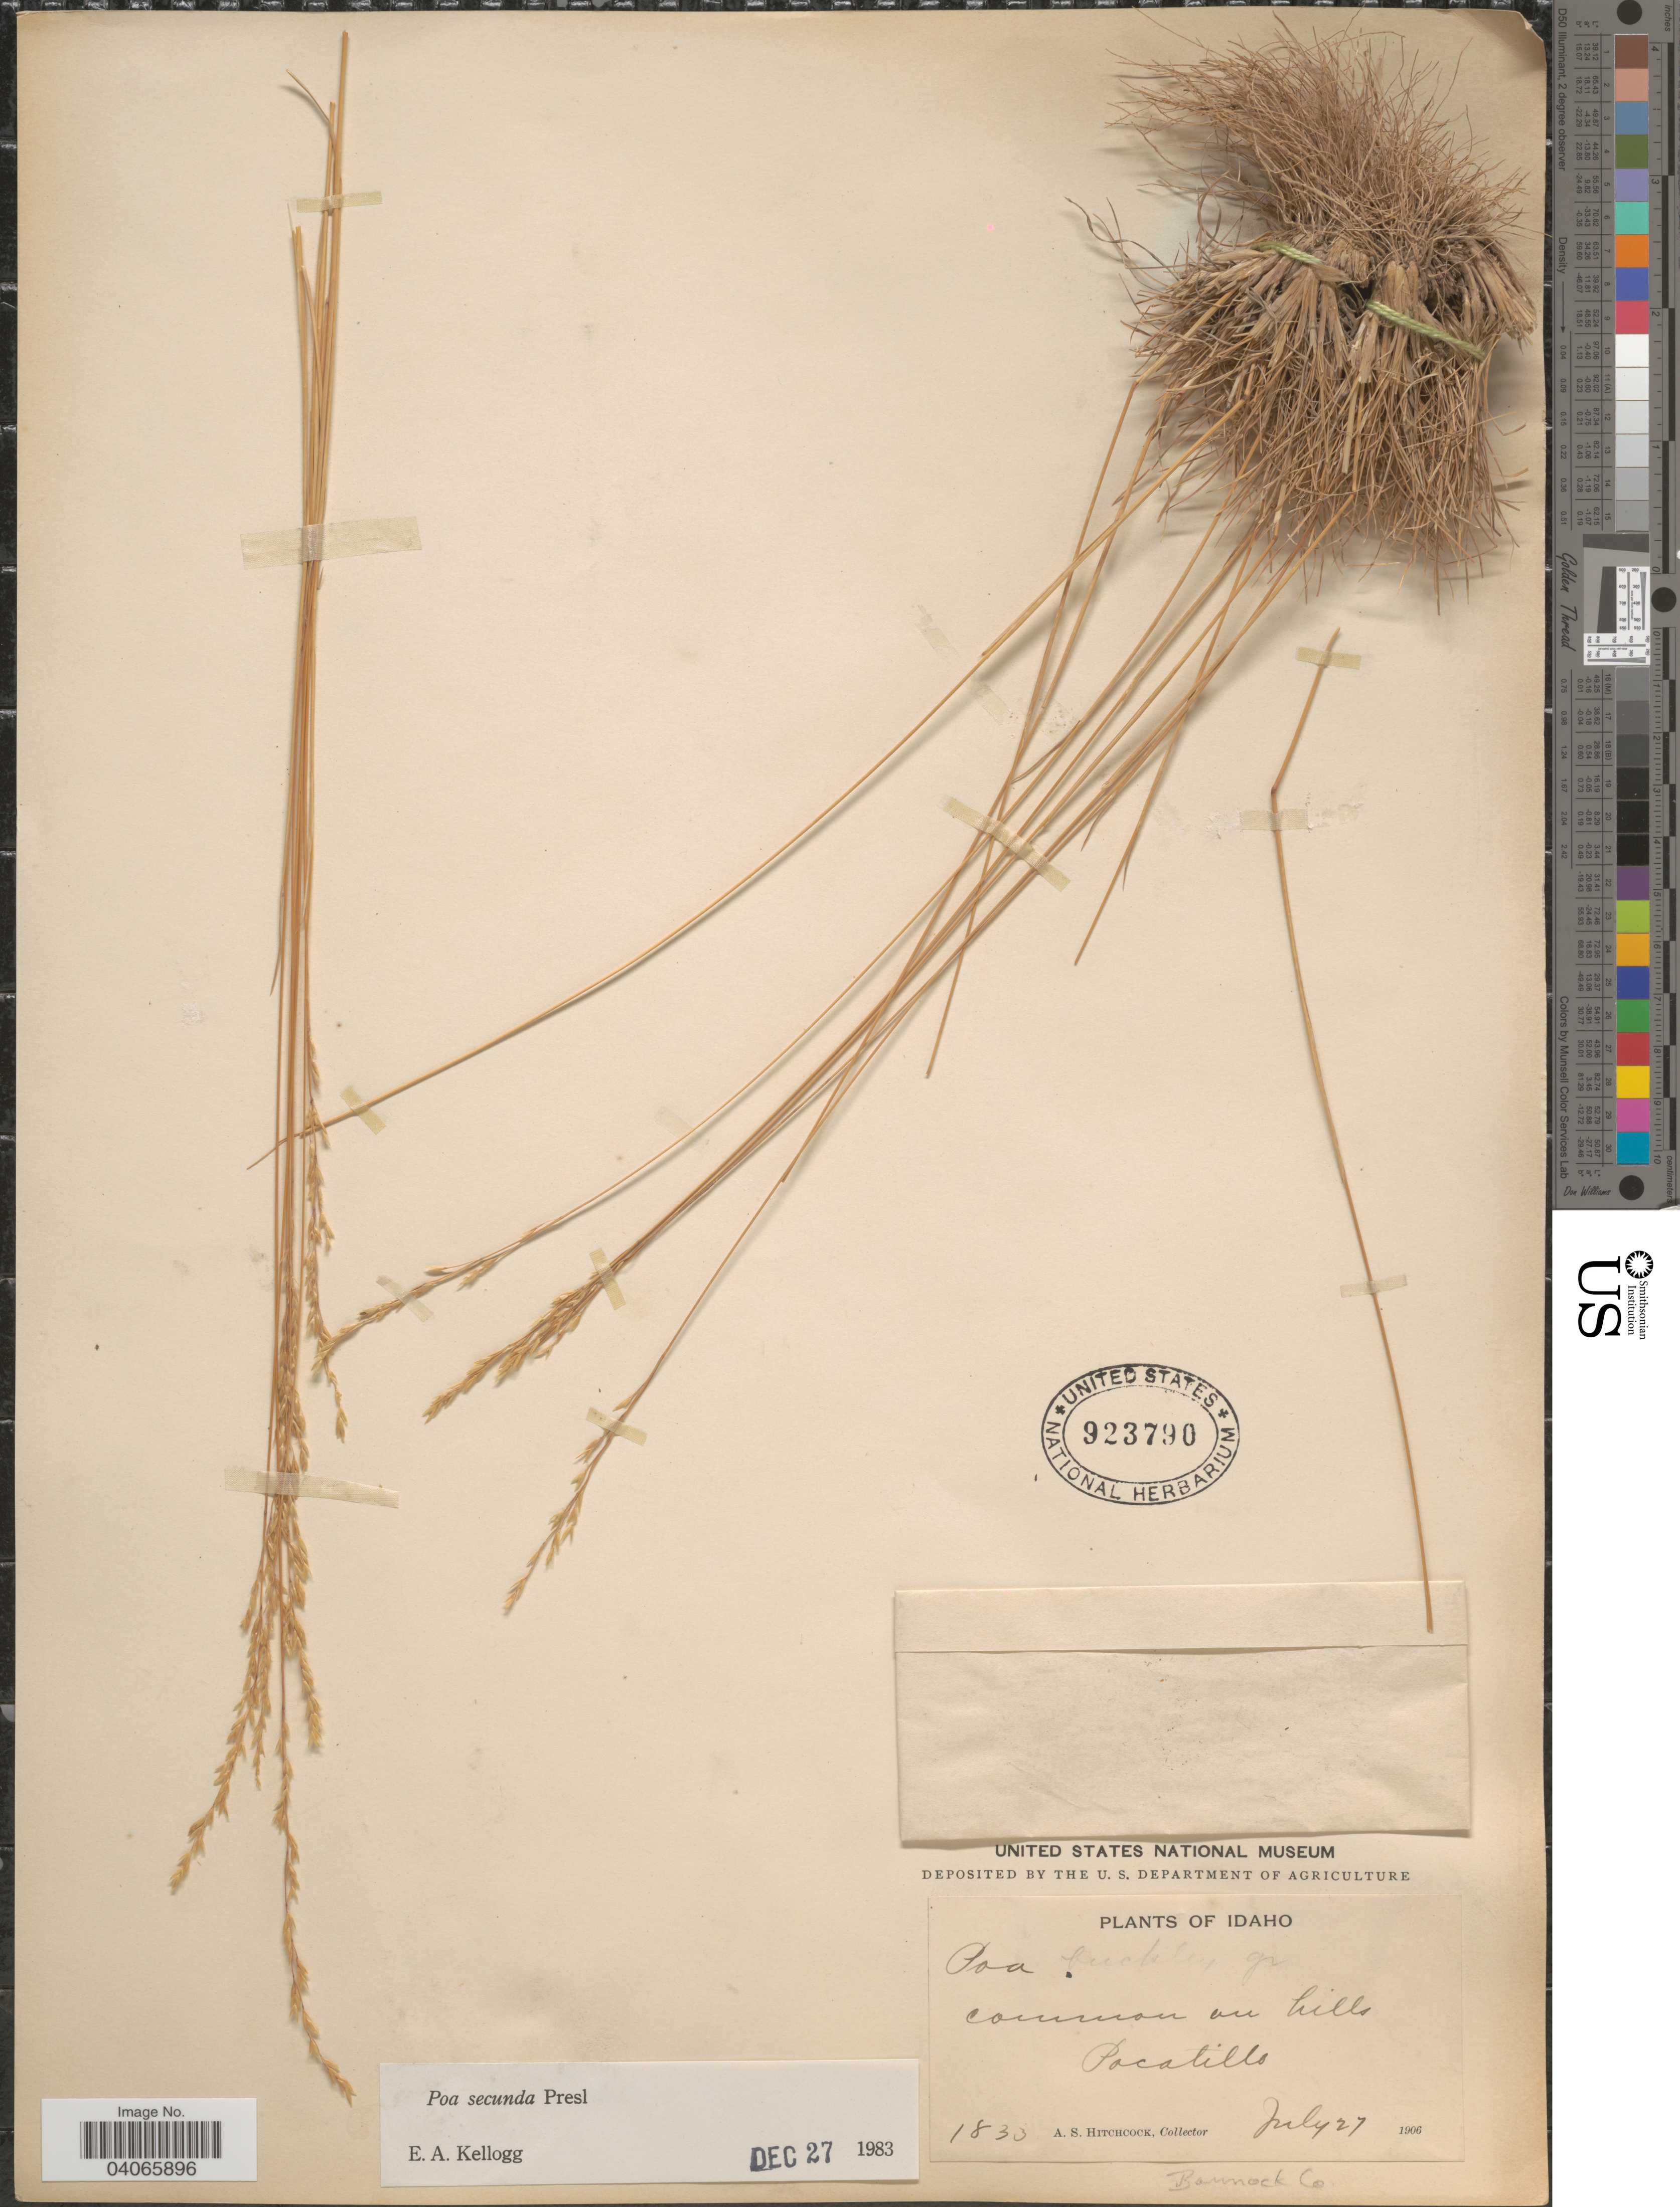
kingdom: Plantae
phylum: Tracheophyta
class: Liliopsida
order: Poales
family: Poaceae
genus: Poa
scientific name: Poa secunda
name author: J. Presl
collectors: A. S. Hitchcock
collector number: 1830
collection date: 1906-07-27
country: United States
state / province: Idaho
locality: On hills. Pocatillo. Bannock Co.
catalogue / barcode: US 923790